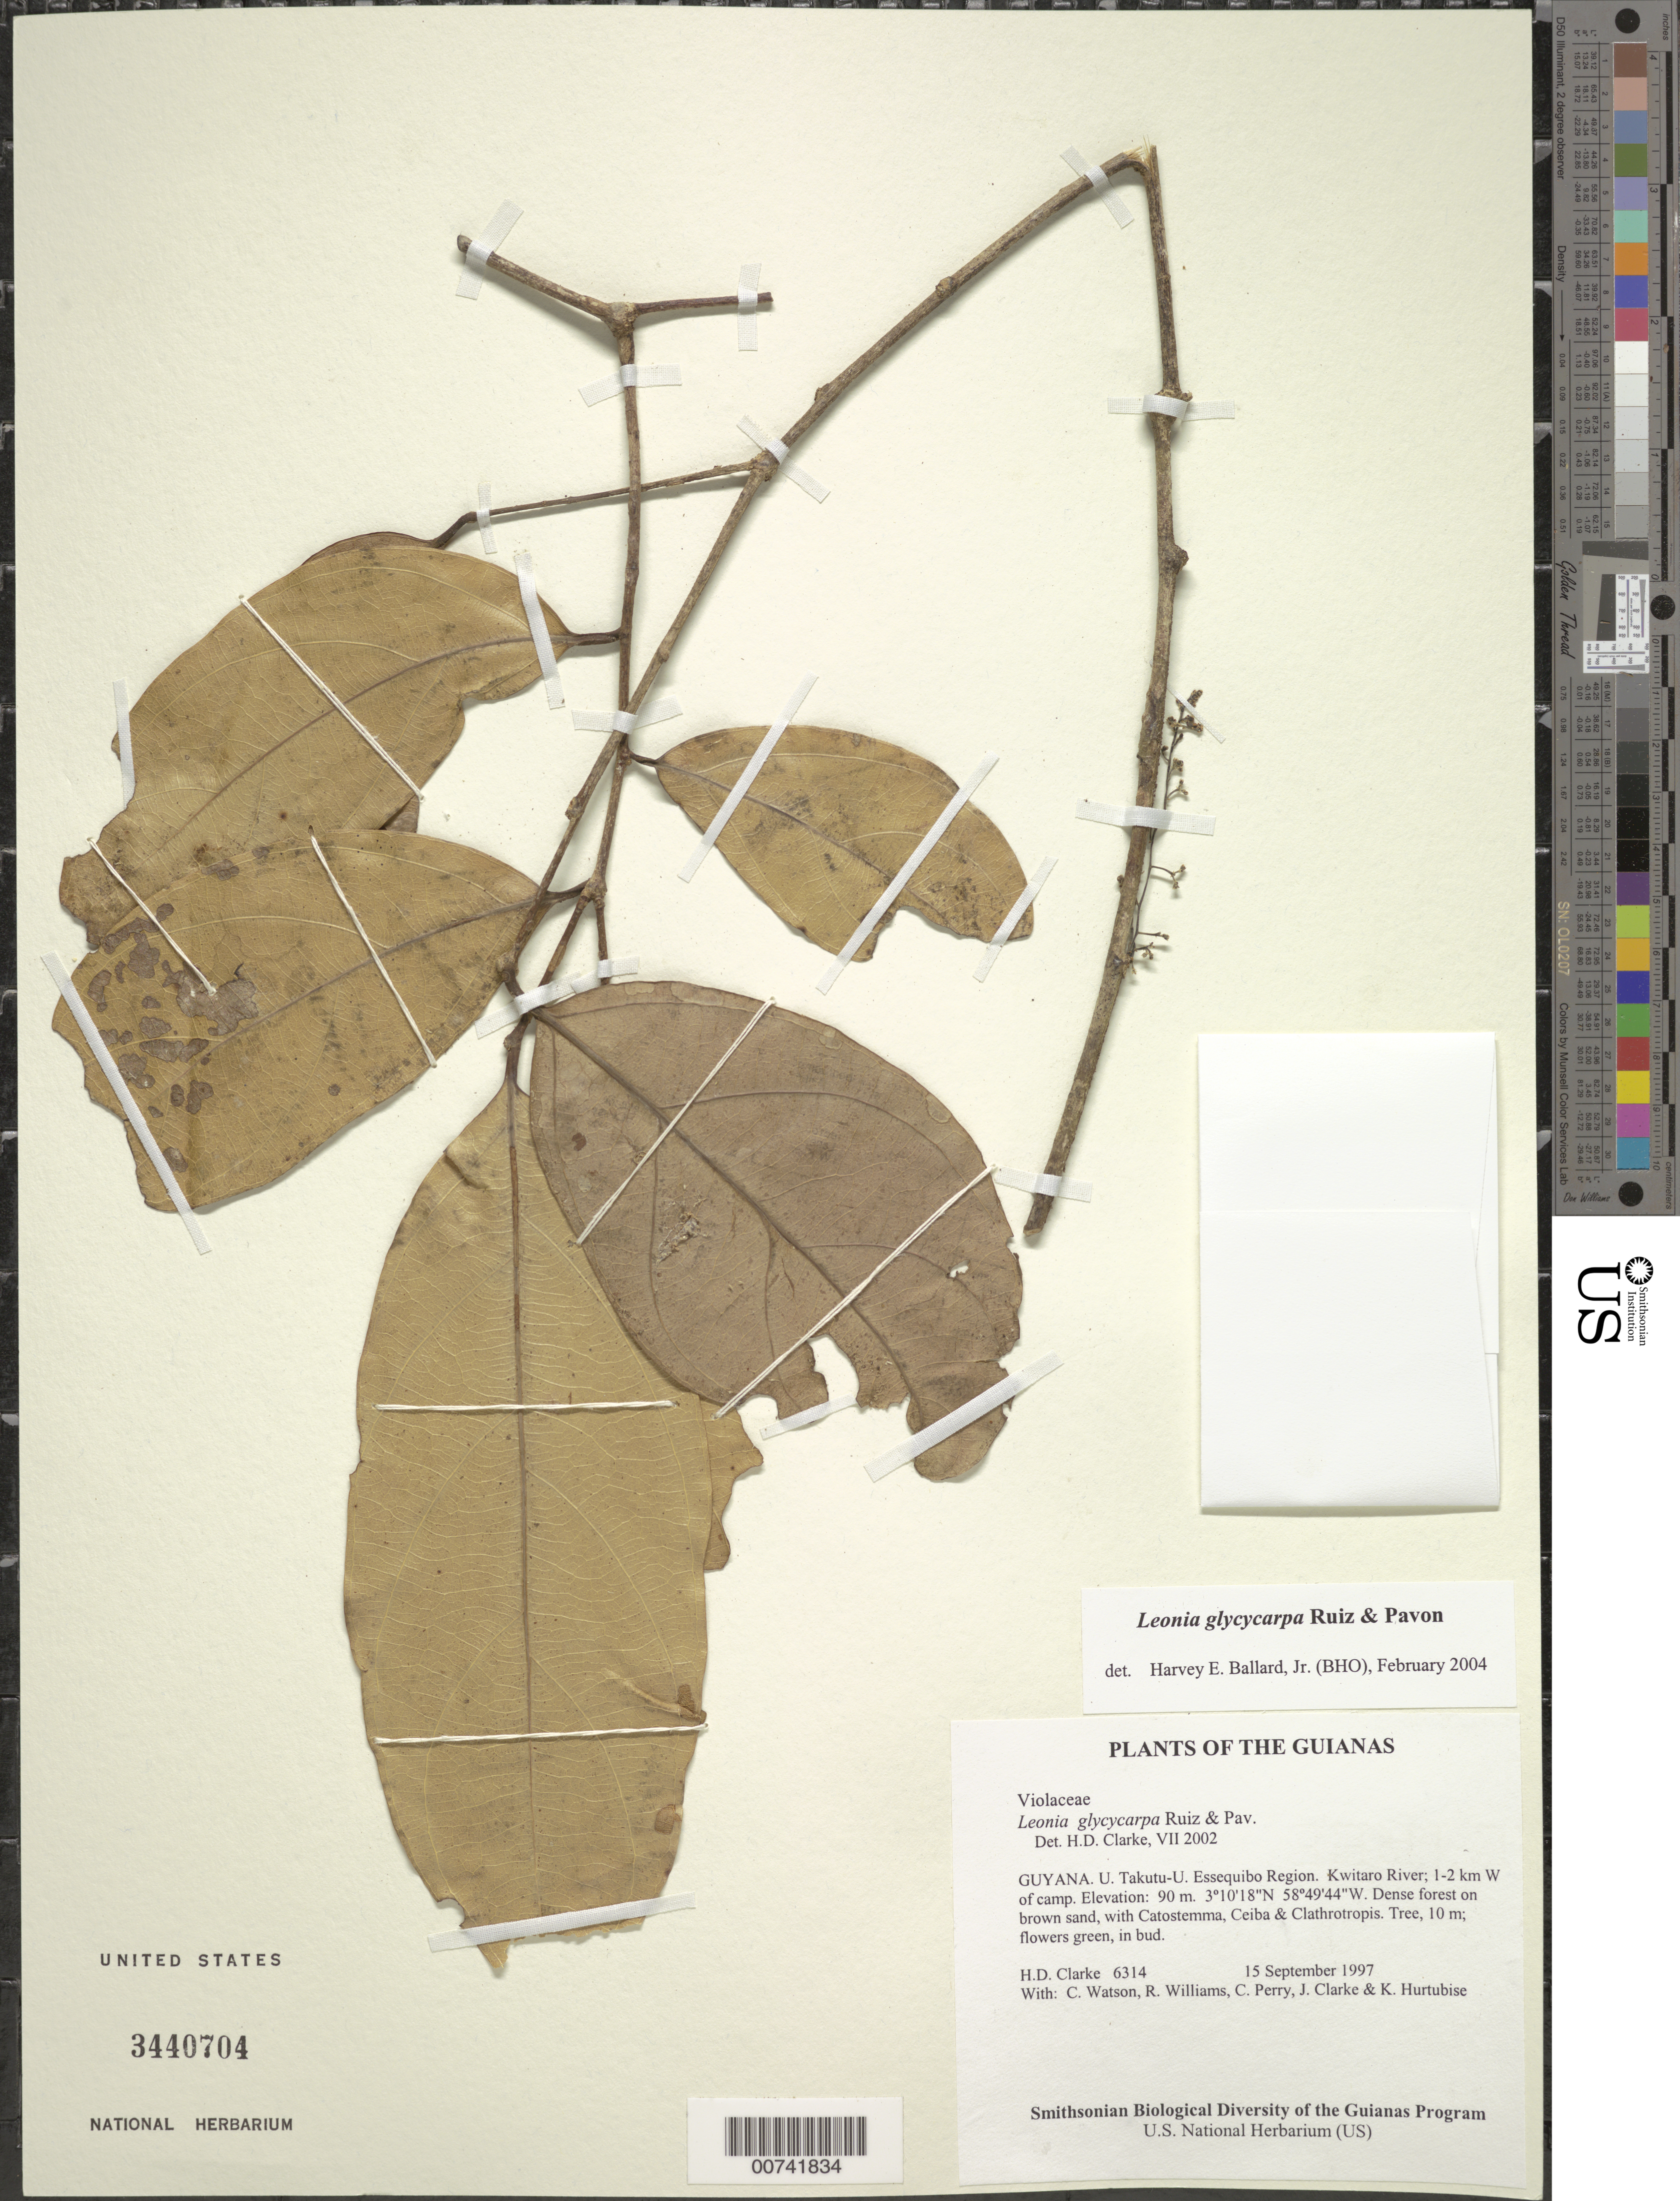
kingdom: Plantae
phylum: Tracheophyta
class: Magnoliopsida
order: Malpighiales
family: Violaceae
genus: Leonia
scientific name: Leonia glycycarpa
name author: Ruiz & Pav.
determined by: Ballard, Harvey E.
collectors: H. D. Clarke, C. Watson, R. Williams, C. Perry, J. Clarke & K. Hurtubise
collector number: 6314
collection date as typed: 15 September 1997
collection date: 1997-09-15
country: Guyana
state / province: U. Takutu-U. Essequibo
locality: Kwitaro River; 1-2 km W of camp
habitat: Dense forest on brown sand, with Catostemma, Ceiba & Clathrotropis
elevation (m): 90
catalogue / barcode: US 3440704